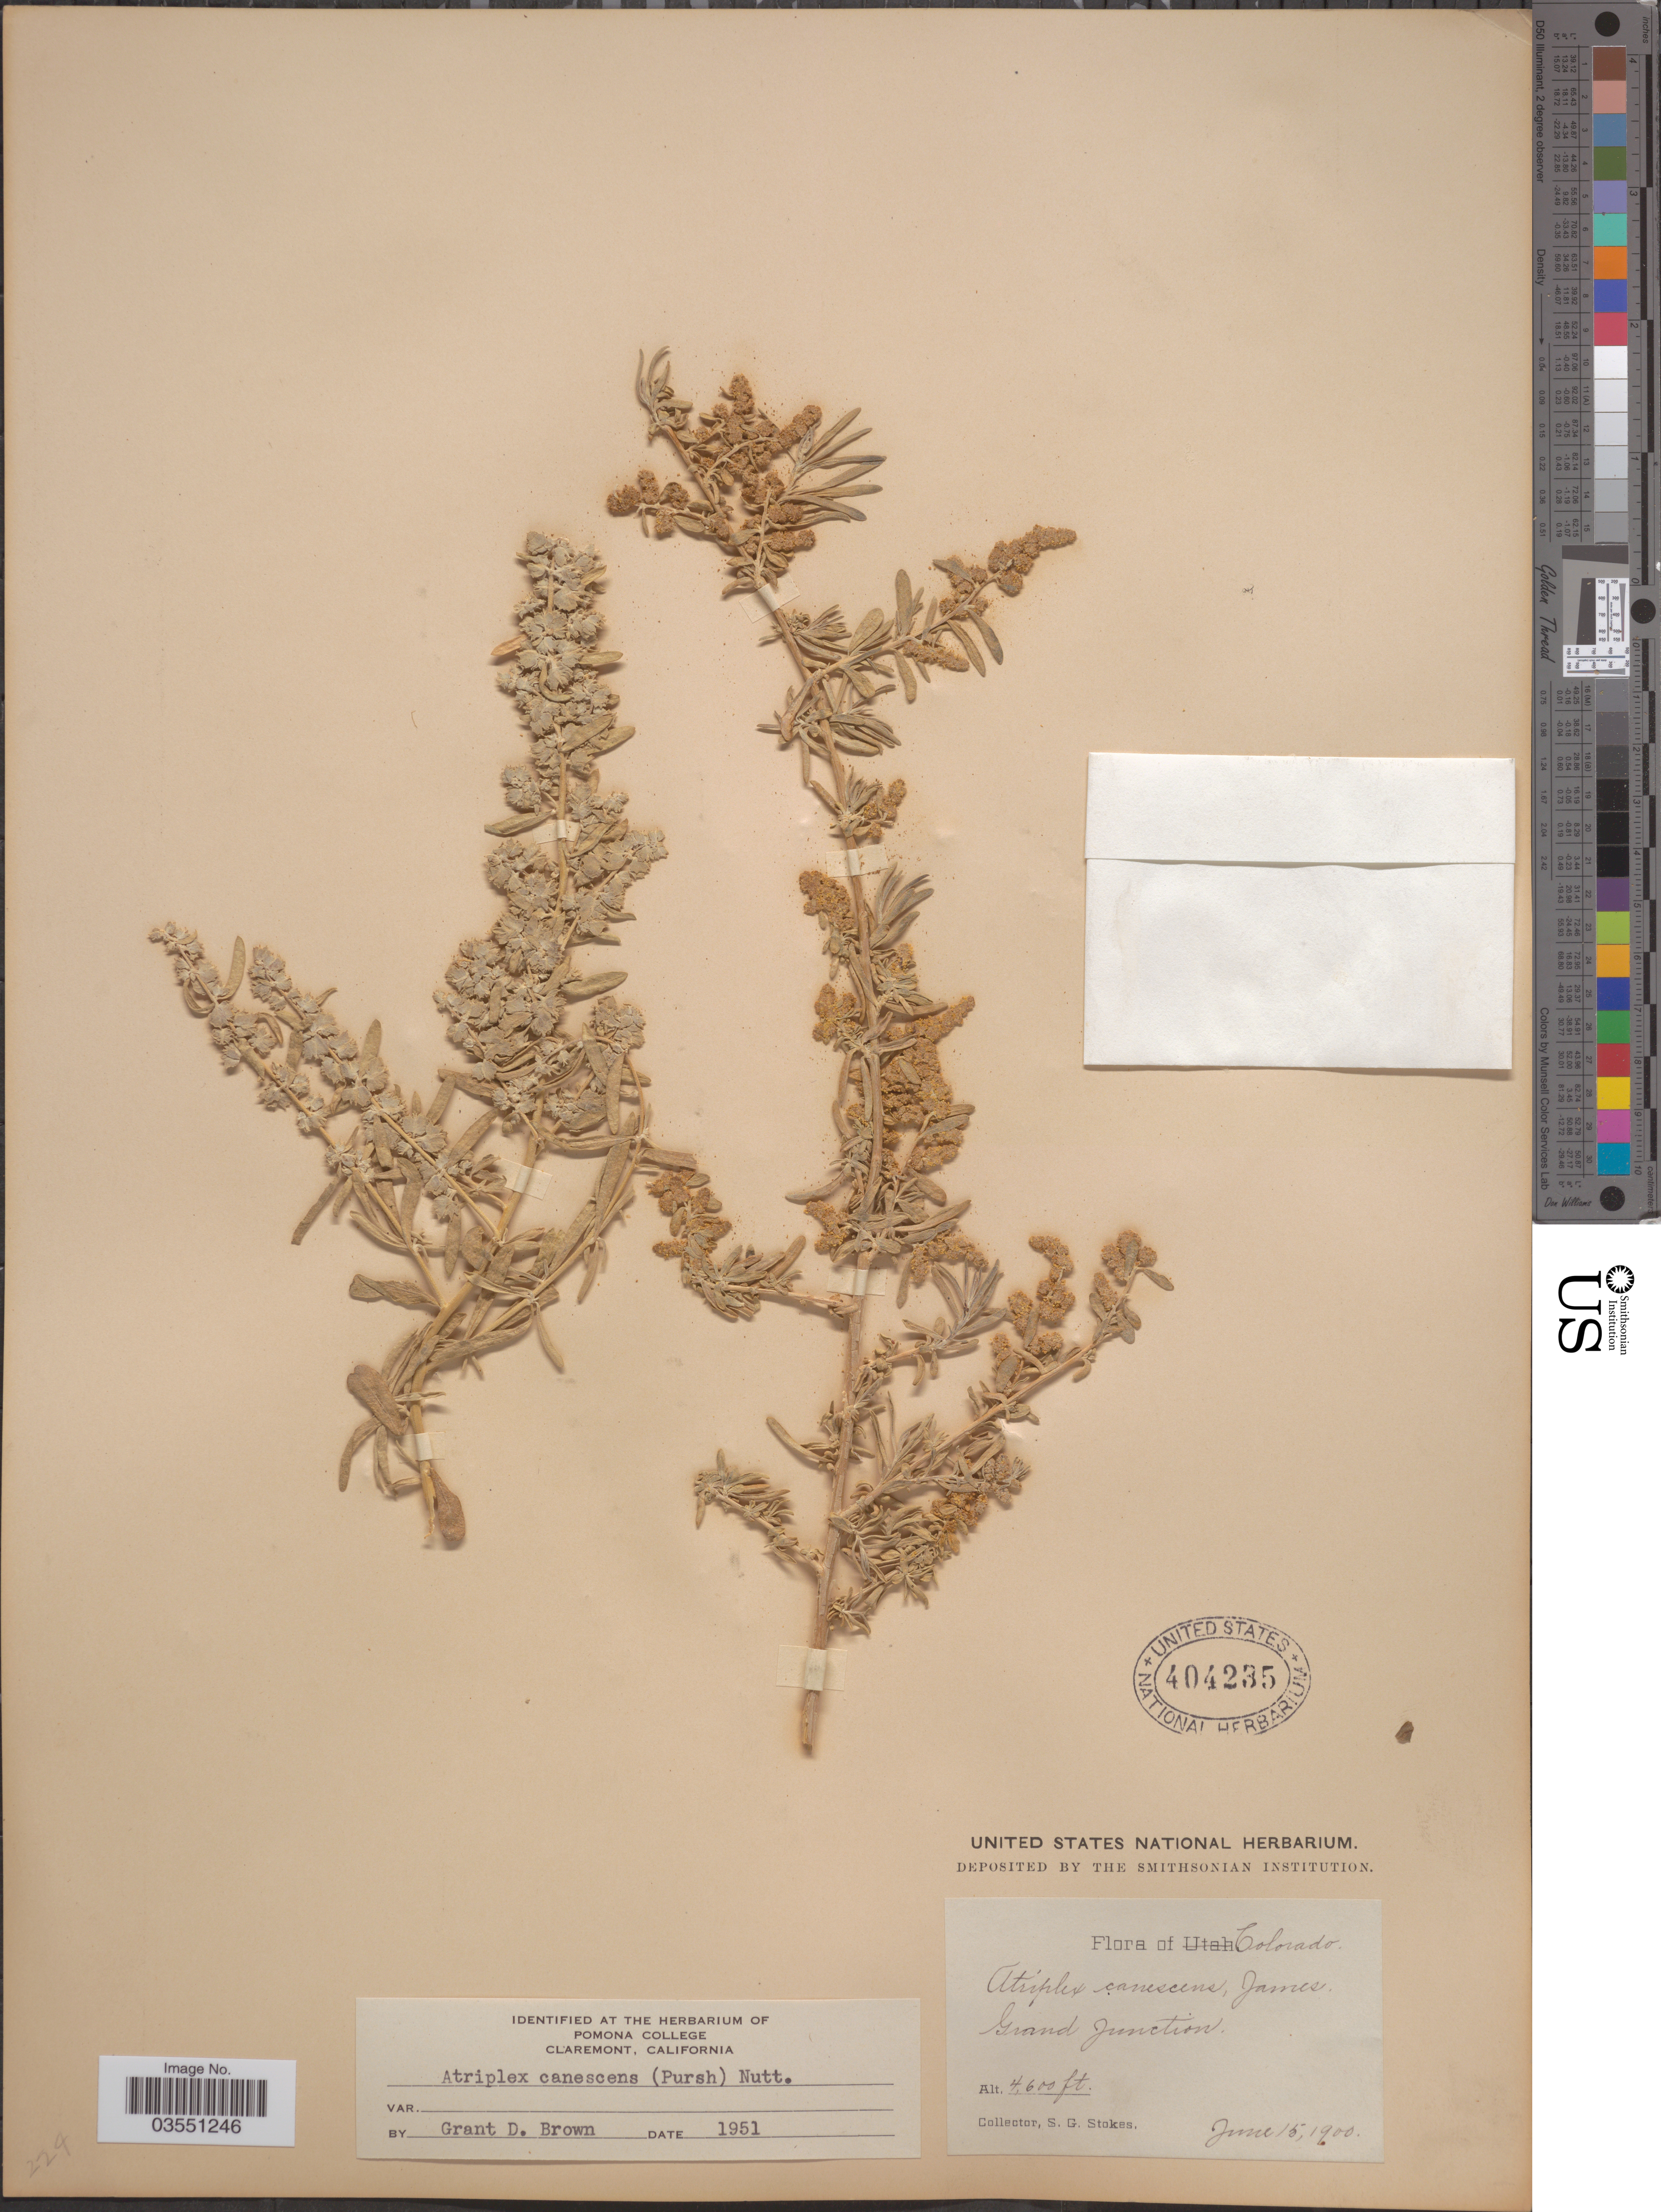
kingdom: Plantae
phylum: Tracheophyta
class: Magnoliopsida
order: Caryophyllales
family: Amaranthaceae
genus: Atriplex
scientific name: Atriplex canescens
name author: (Pursh) Nutt.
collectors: S. G. Stokes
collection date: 1900-06-15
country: United States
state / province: Colorado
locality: Grand Junction.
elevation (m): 1402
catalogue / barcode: US 404235